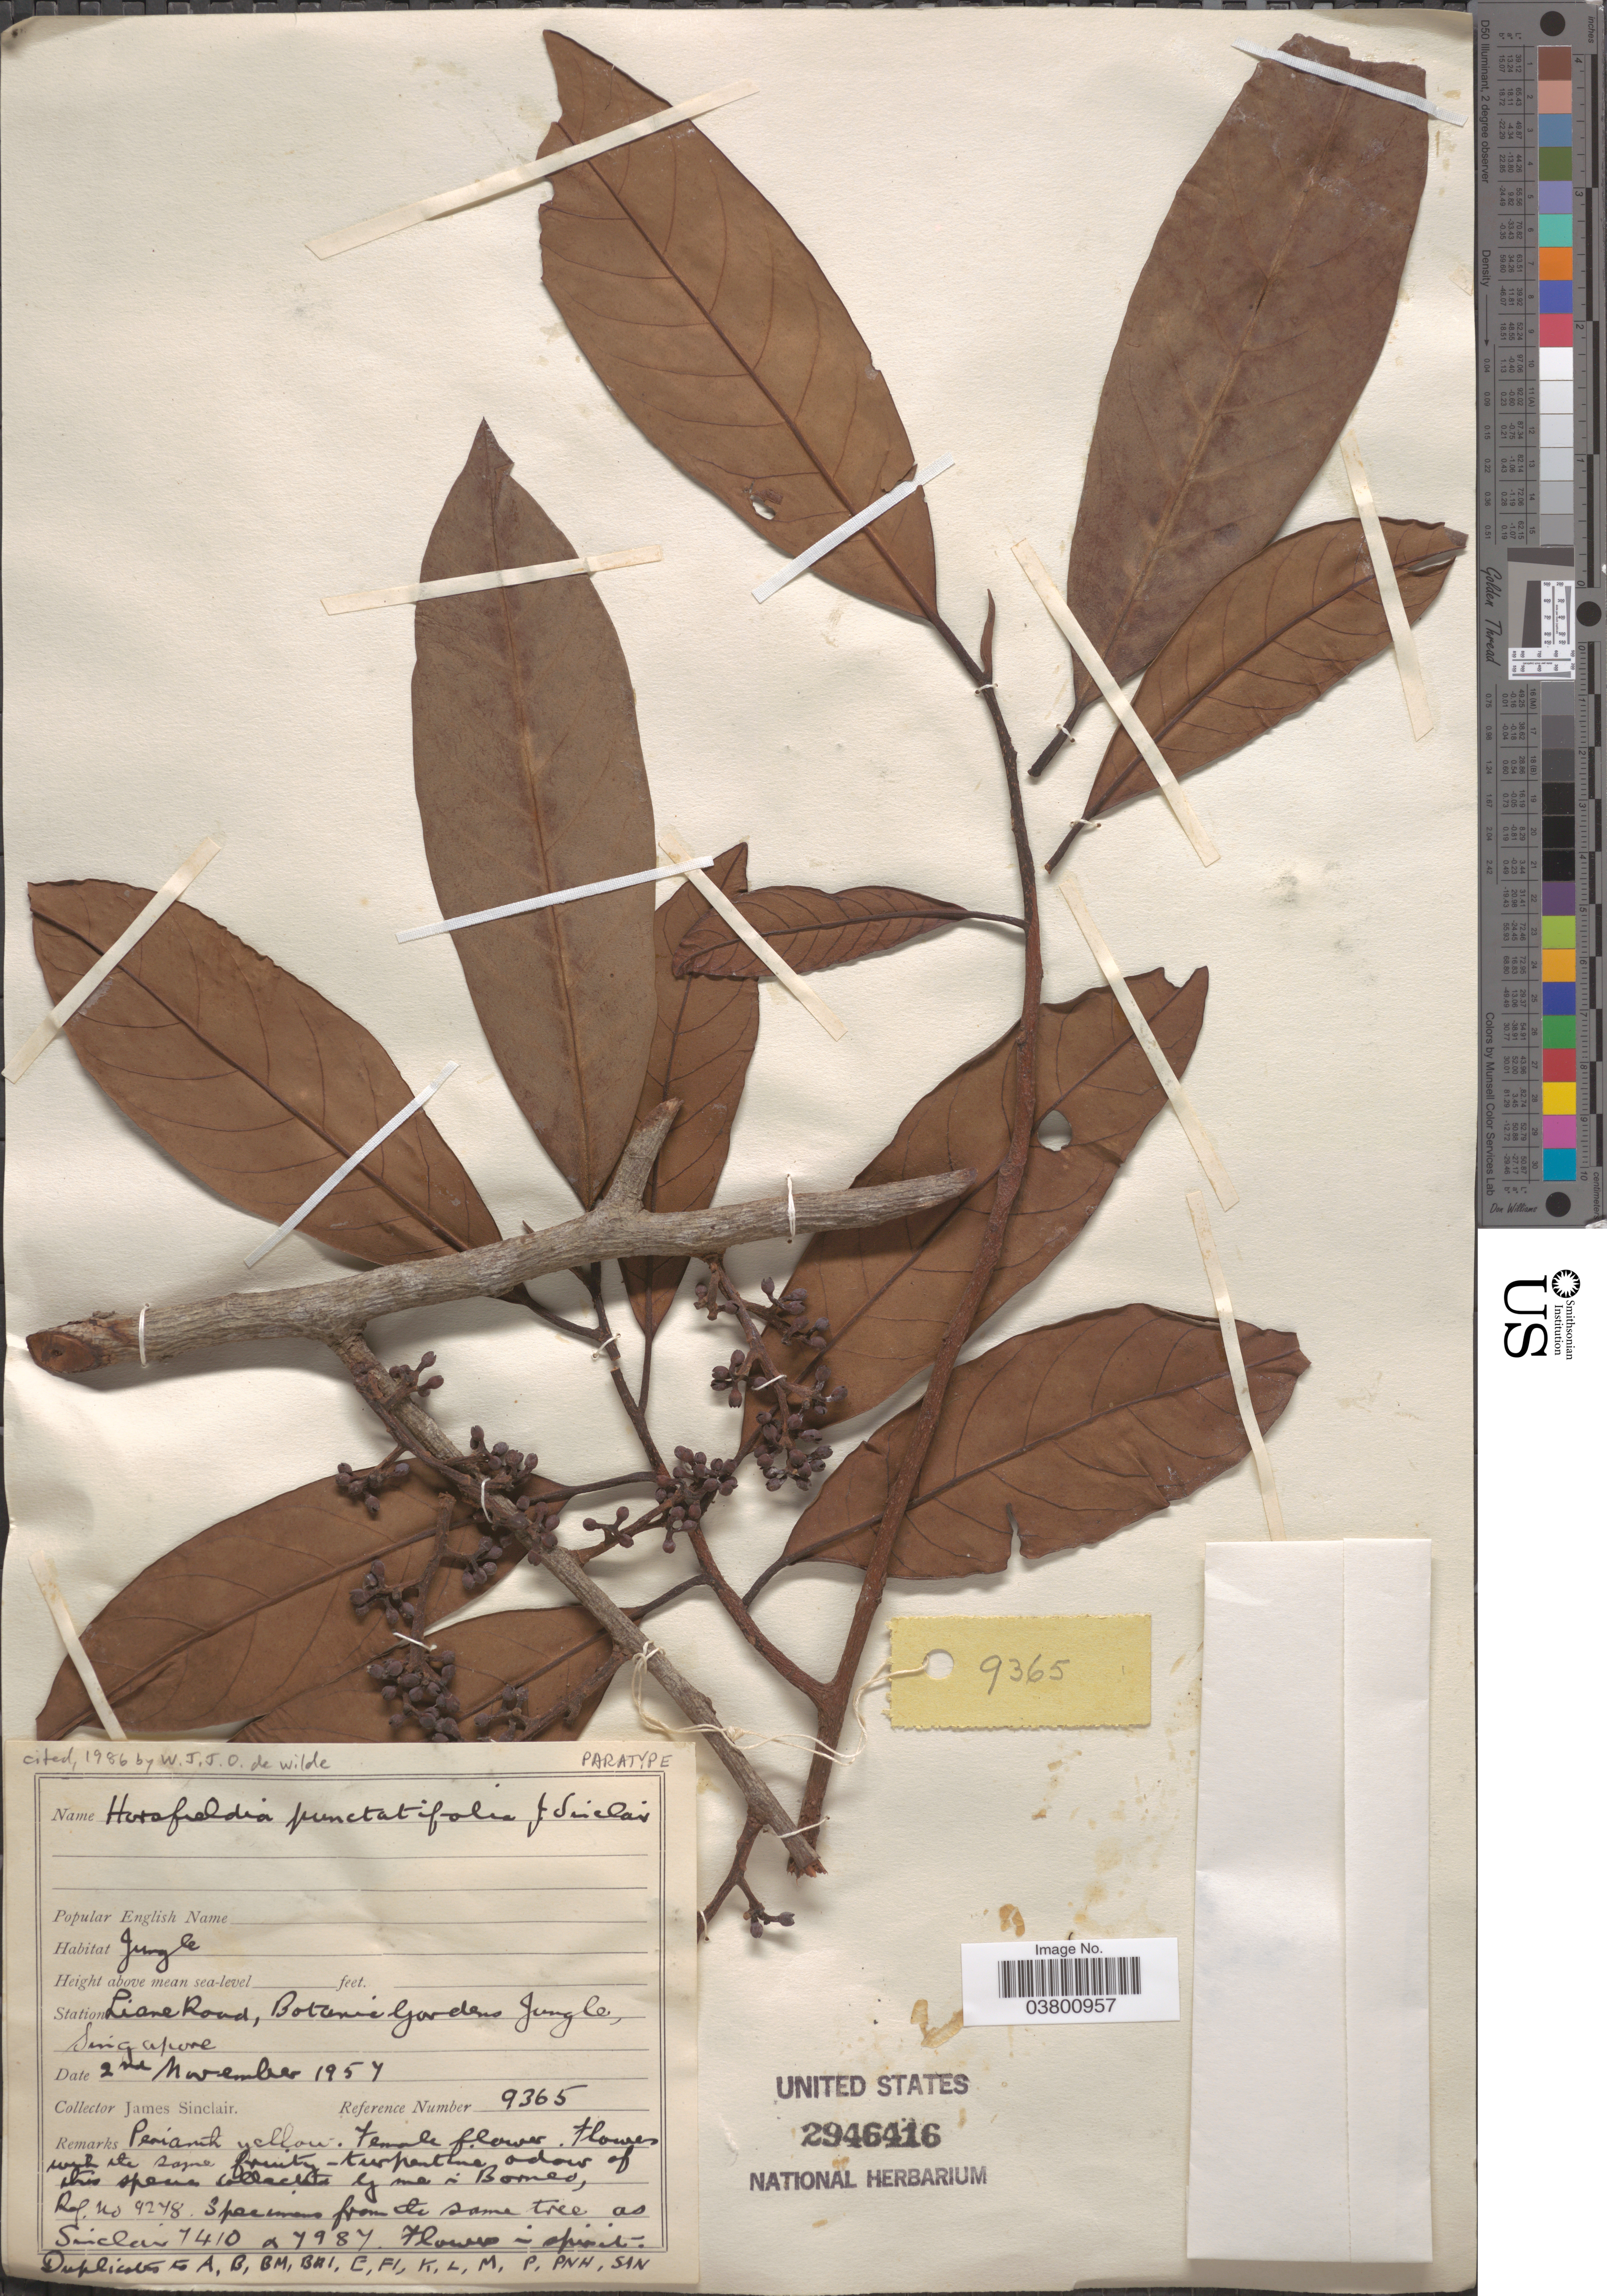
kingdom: Plantae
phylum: Tracheophyta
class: Magnoliopsida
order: Magnoliales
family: Myristicaceae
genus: Horsfieldia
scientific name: Horsfieldia punctatifolia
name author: J. Sinclair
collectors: J. Sinclair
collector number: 9365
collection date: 1957-11-02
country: Singapore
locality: Station Liane Road, Botanic Gardens Jungle.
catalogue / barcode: US 2946416